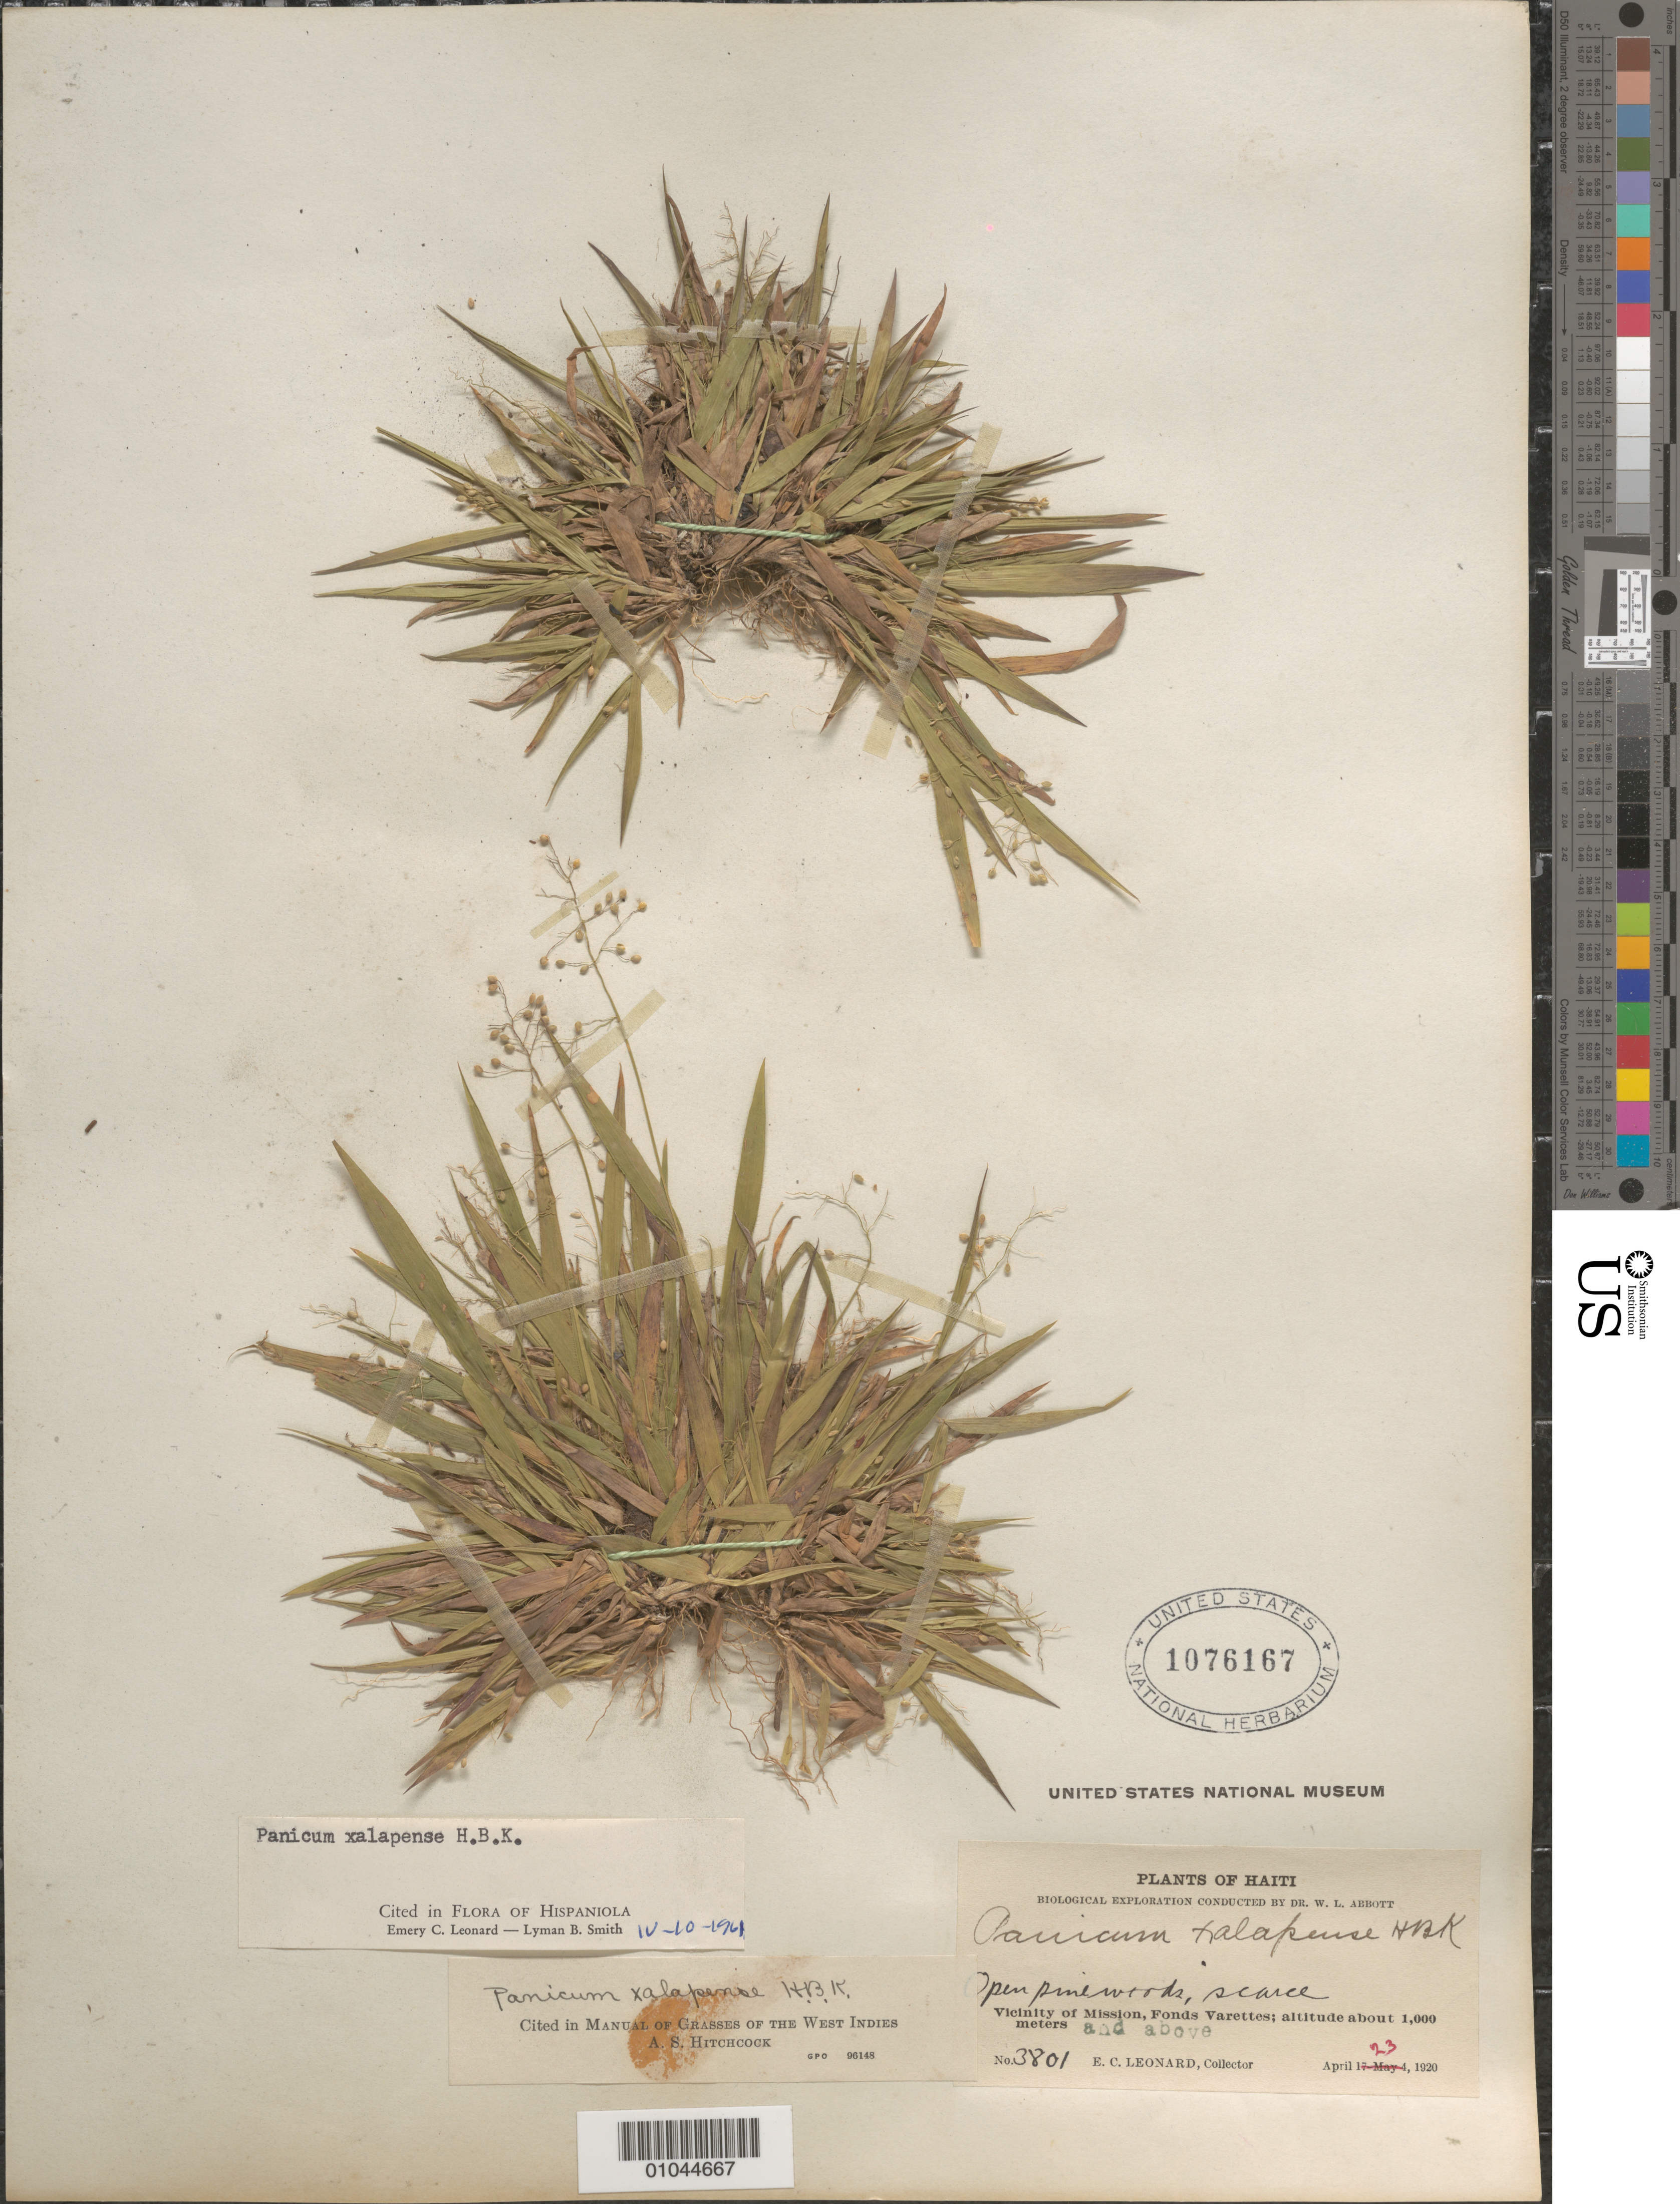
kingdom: Plantae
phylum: Tracheophyta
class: Liliopsida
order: Poales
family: Poaceae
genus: Panicum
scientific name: Panicum xalapense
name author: Kunth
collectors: E. C. Leonard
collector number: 3801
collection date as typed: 23 Apr 1920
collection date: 1920-04-23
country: Haiti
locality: Vicinity of Mission, Fonds Varettes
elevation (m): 1000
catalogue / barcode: US 1076167